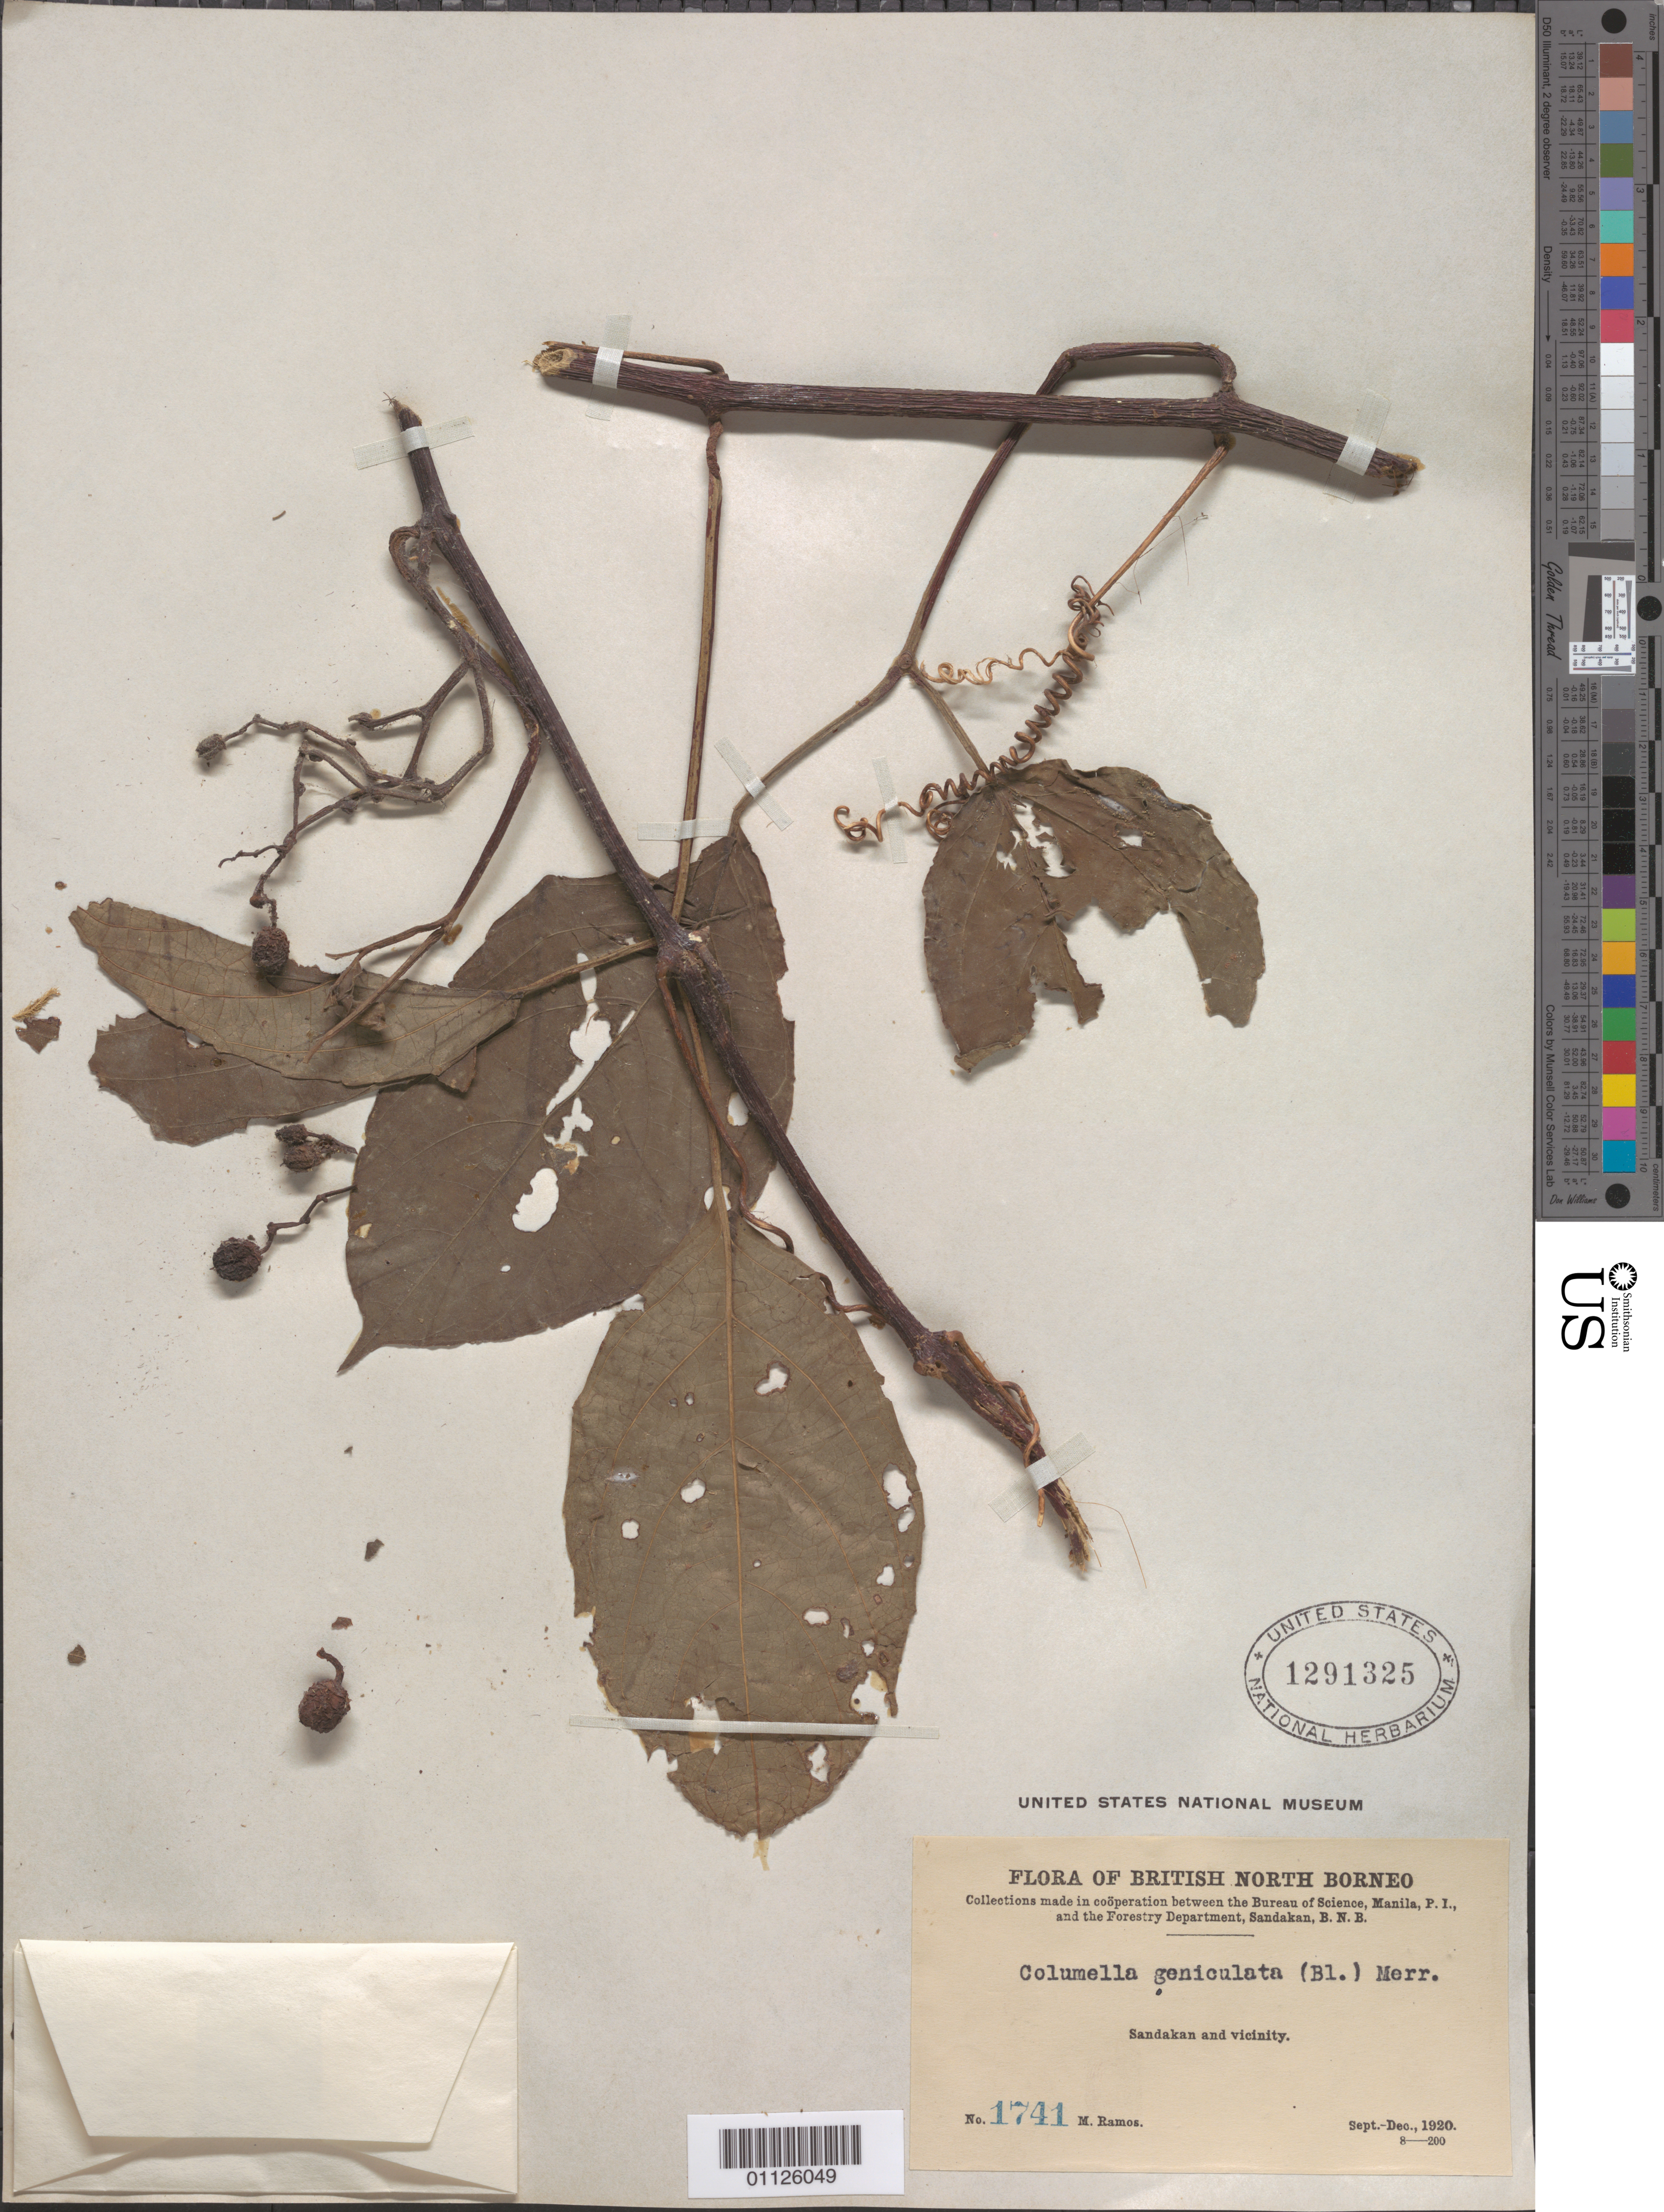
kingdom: Plantae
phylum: Tracheophyta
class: Magnoliopsida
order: Vitales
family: Vitaceae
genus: Cissus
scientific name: Cissus geniculata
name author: Blume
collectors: M. Ramos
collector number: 1741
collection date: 1920-09/1920-12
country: Malaysia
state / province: Borneo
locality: Sandacan and vicinity.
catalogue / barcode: US 1291325